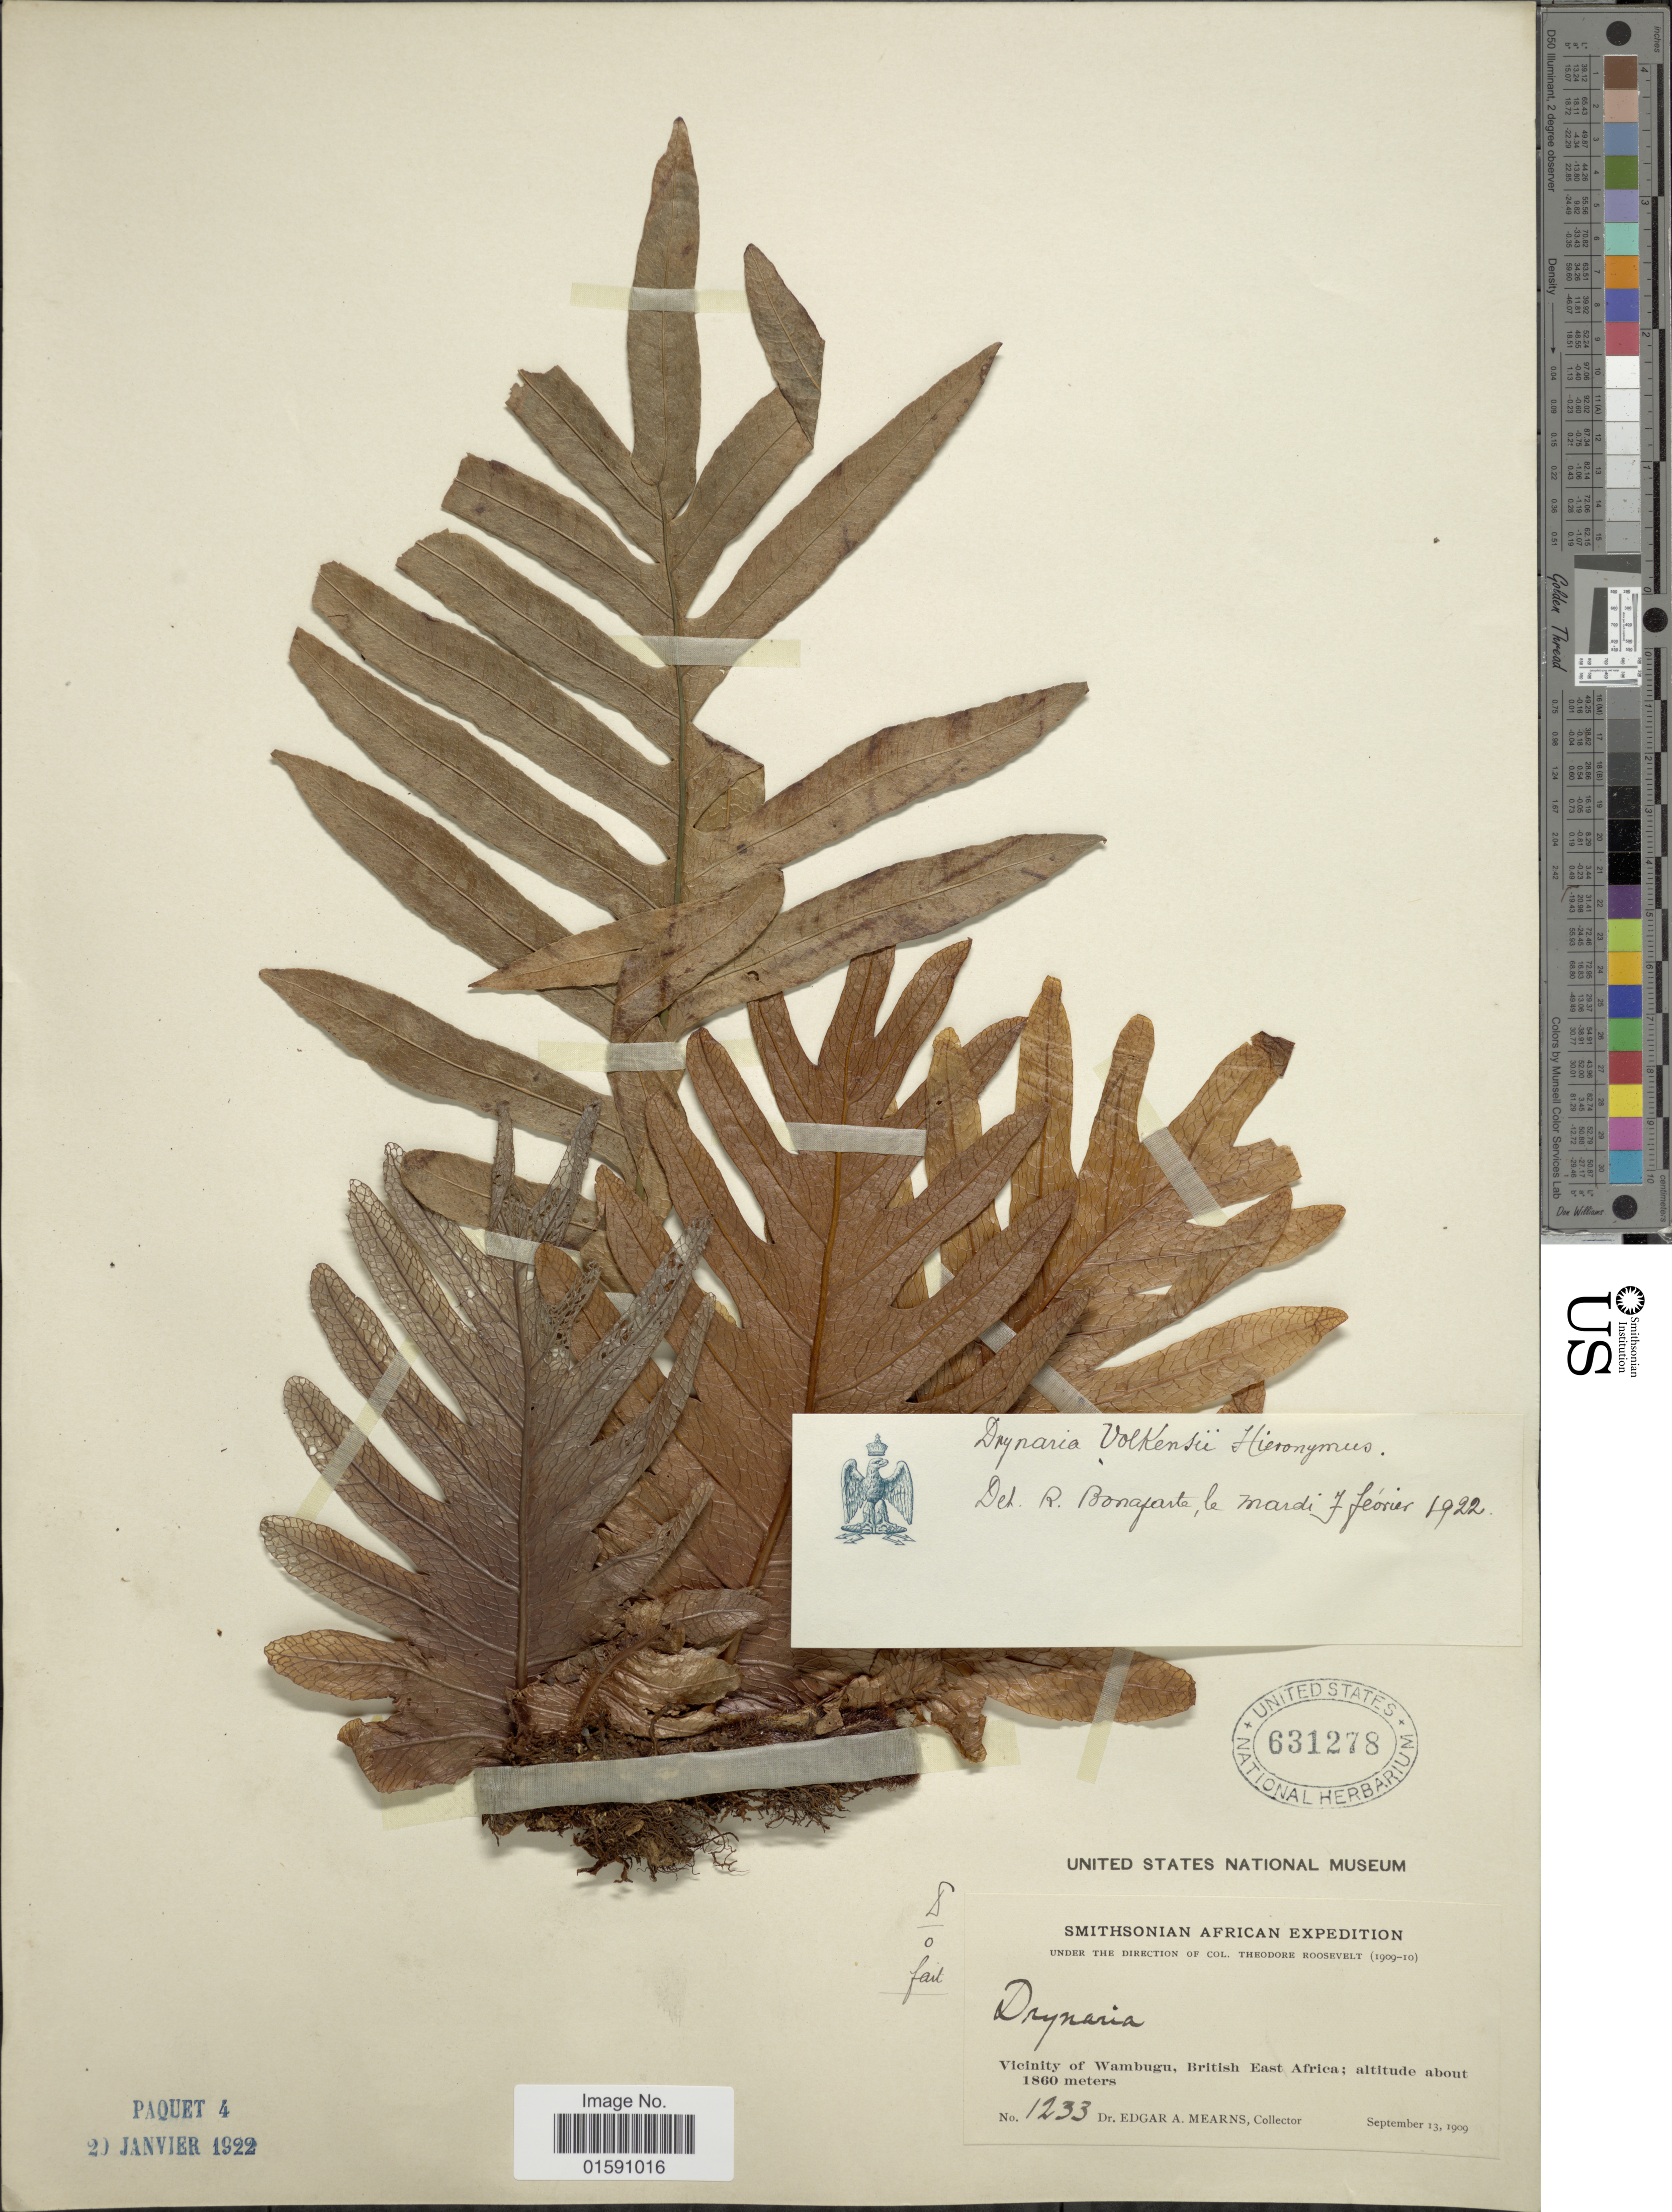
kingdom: Plantae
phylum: Tracheophyta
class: Polypodiopsida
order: Polypodiales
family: Polypodiaceae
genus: Drynaria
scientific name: Drynaria volkensii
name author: Hieron.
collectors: E. A. Mearns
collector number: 1233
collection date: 1909-09-13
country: Kenya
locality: Vicinity of Wambugu, British East Africa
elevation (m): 1860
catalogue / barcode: US 631278